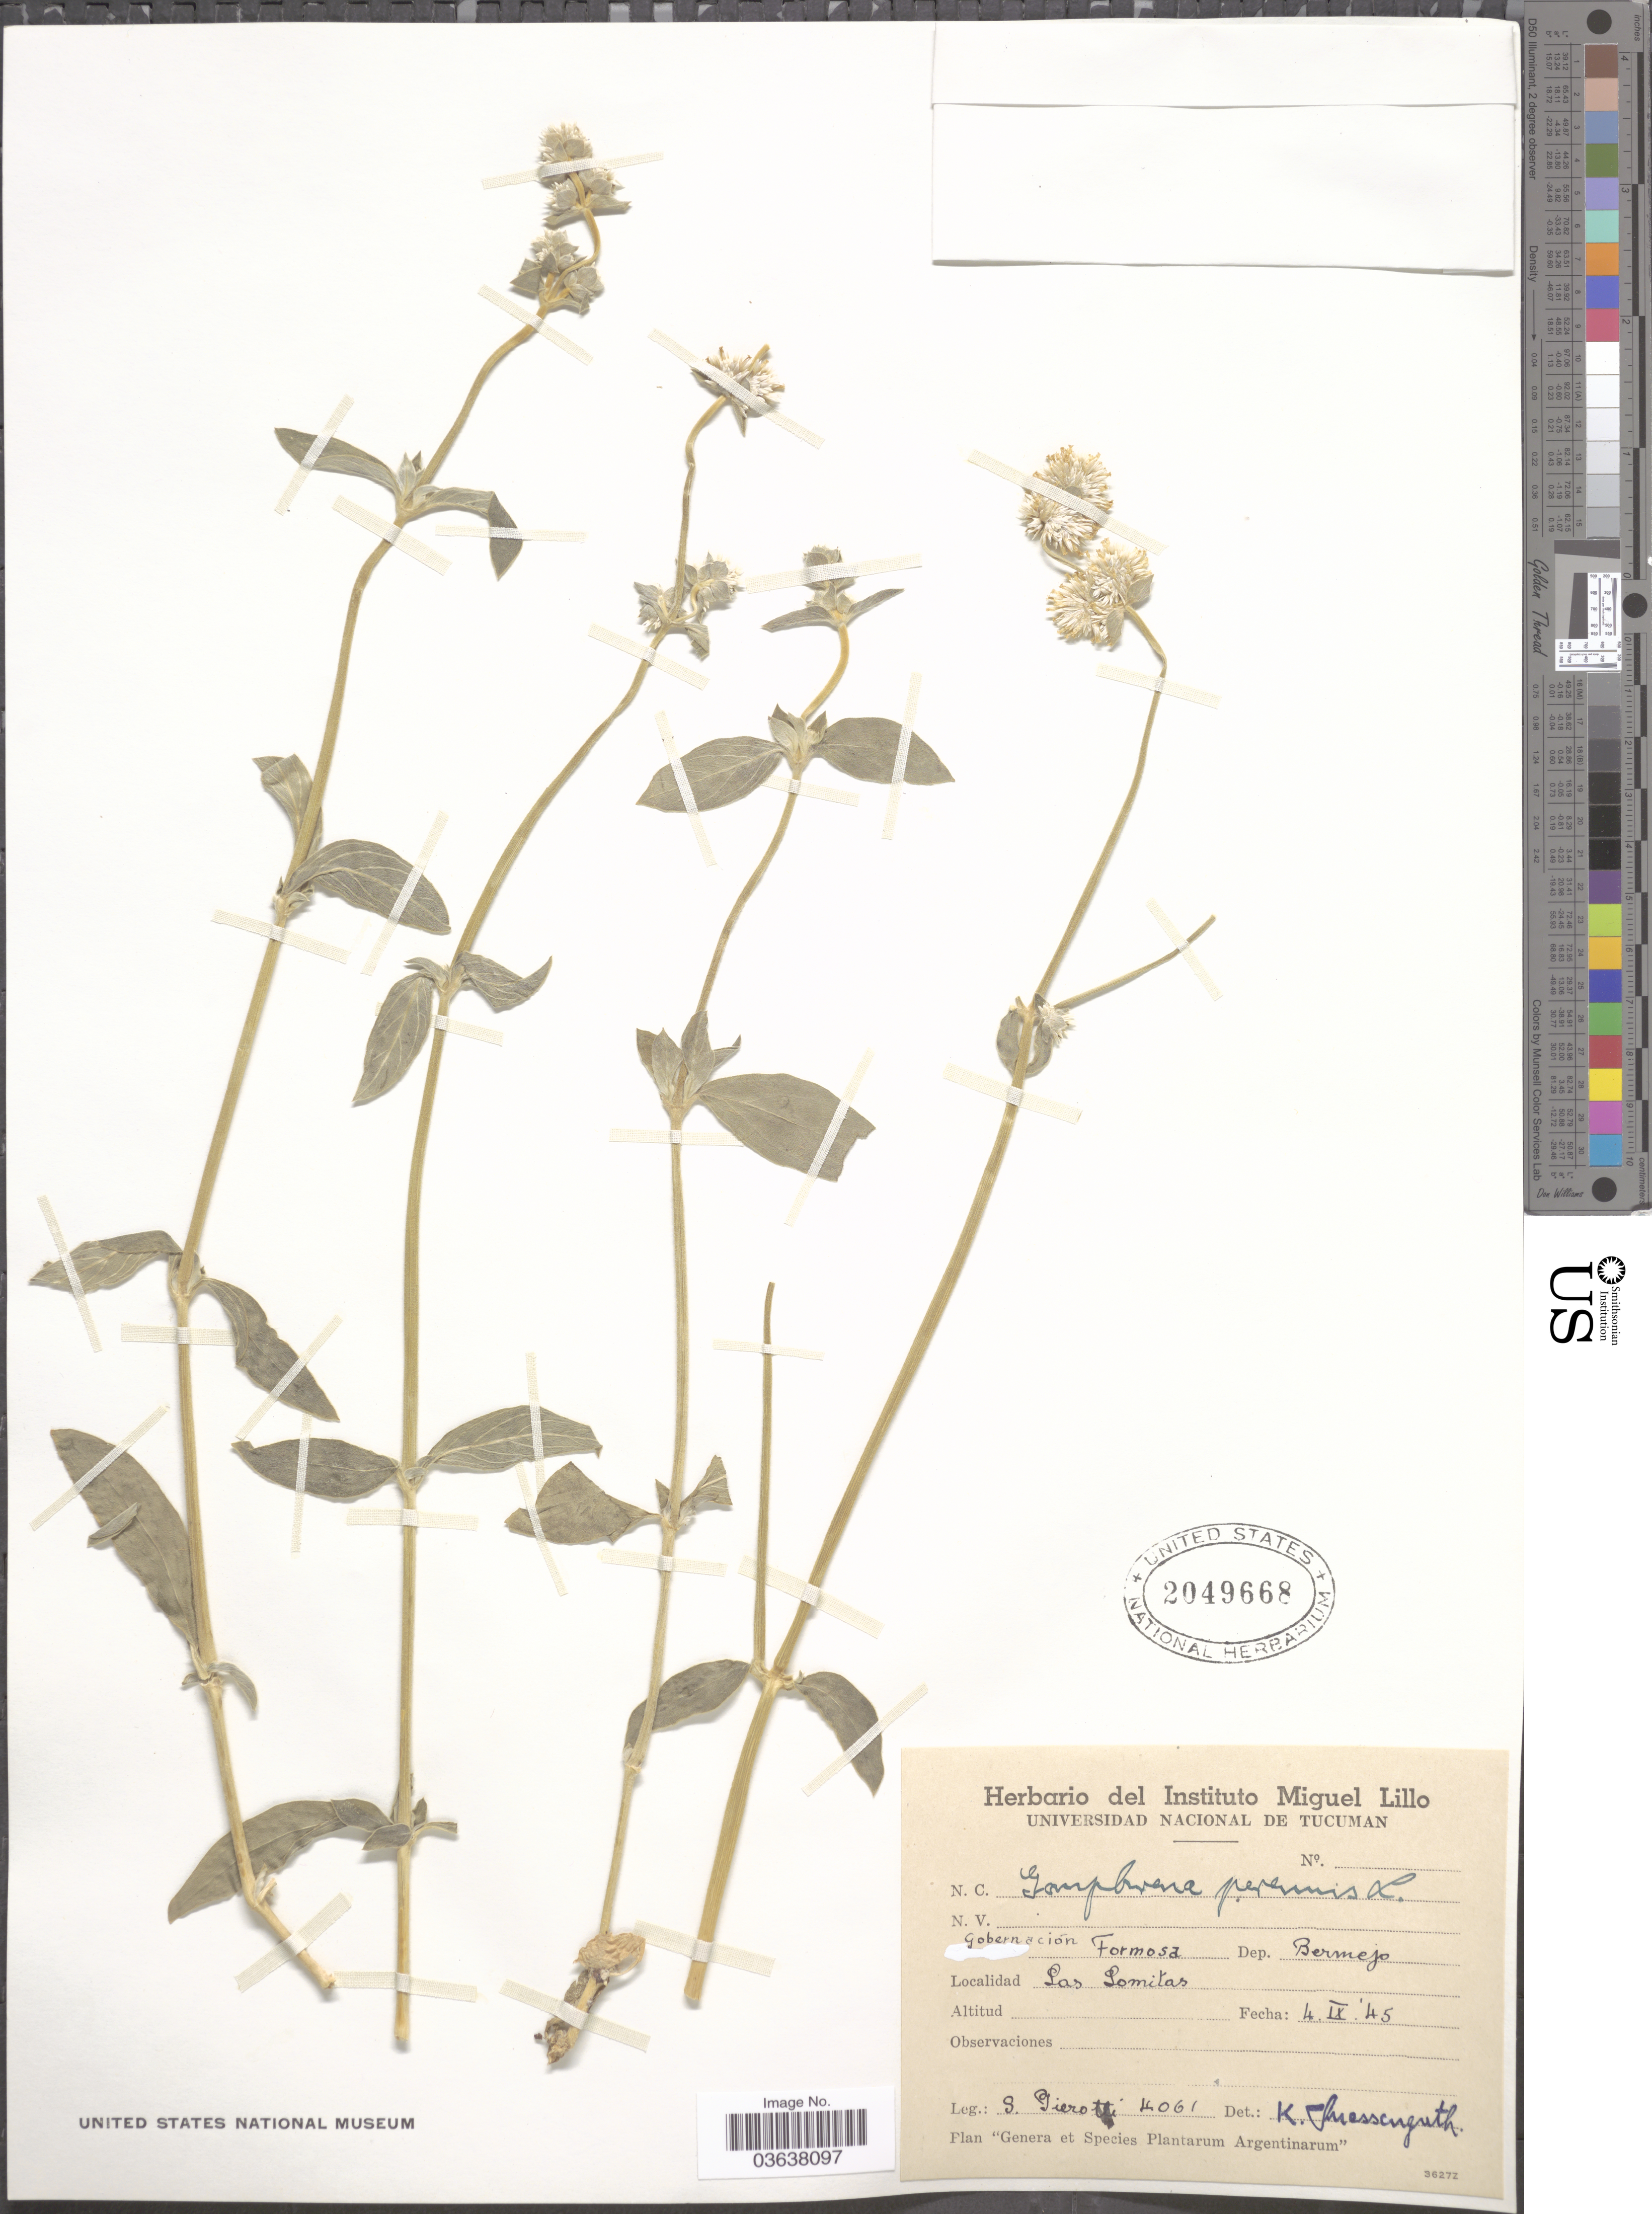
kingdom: Plantae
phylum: Tracheophyta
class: Magnoliopsida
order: Caryophyllales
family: Amaranthaceae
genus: Gomphrena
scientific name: Gomphrena perennis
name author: L.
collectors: S. A. Pierotti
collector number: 4061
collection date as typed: Transcribed d/m/y: 4/9/45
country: Argentina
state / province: Formosa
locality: Gobernación Formosa. Dep. Bermejo, Las Lomitas.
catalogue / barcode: US 2049668